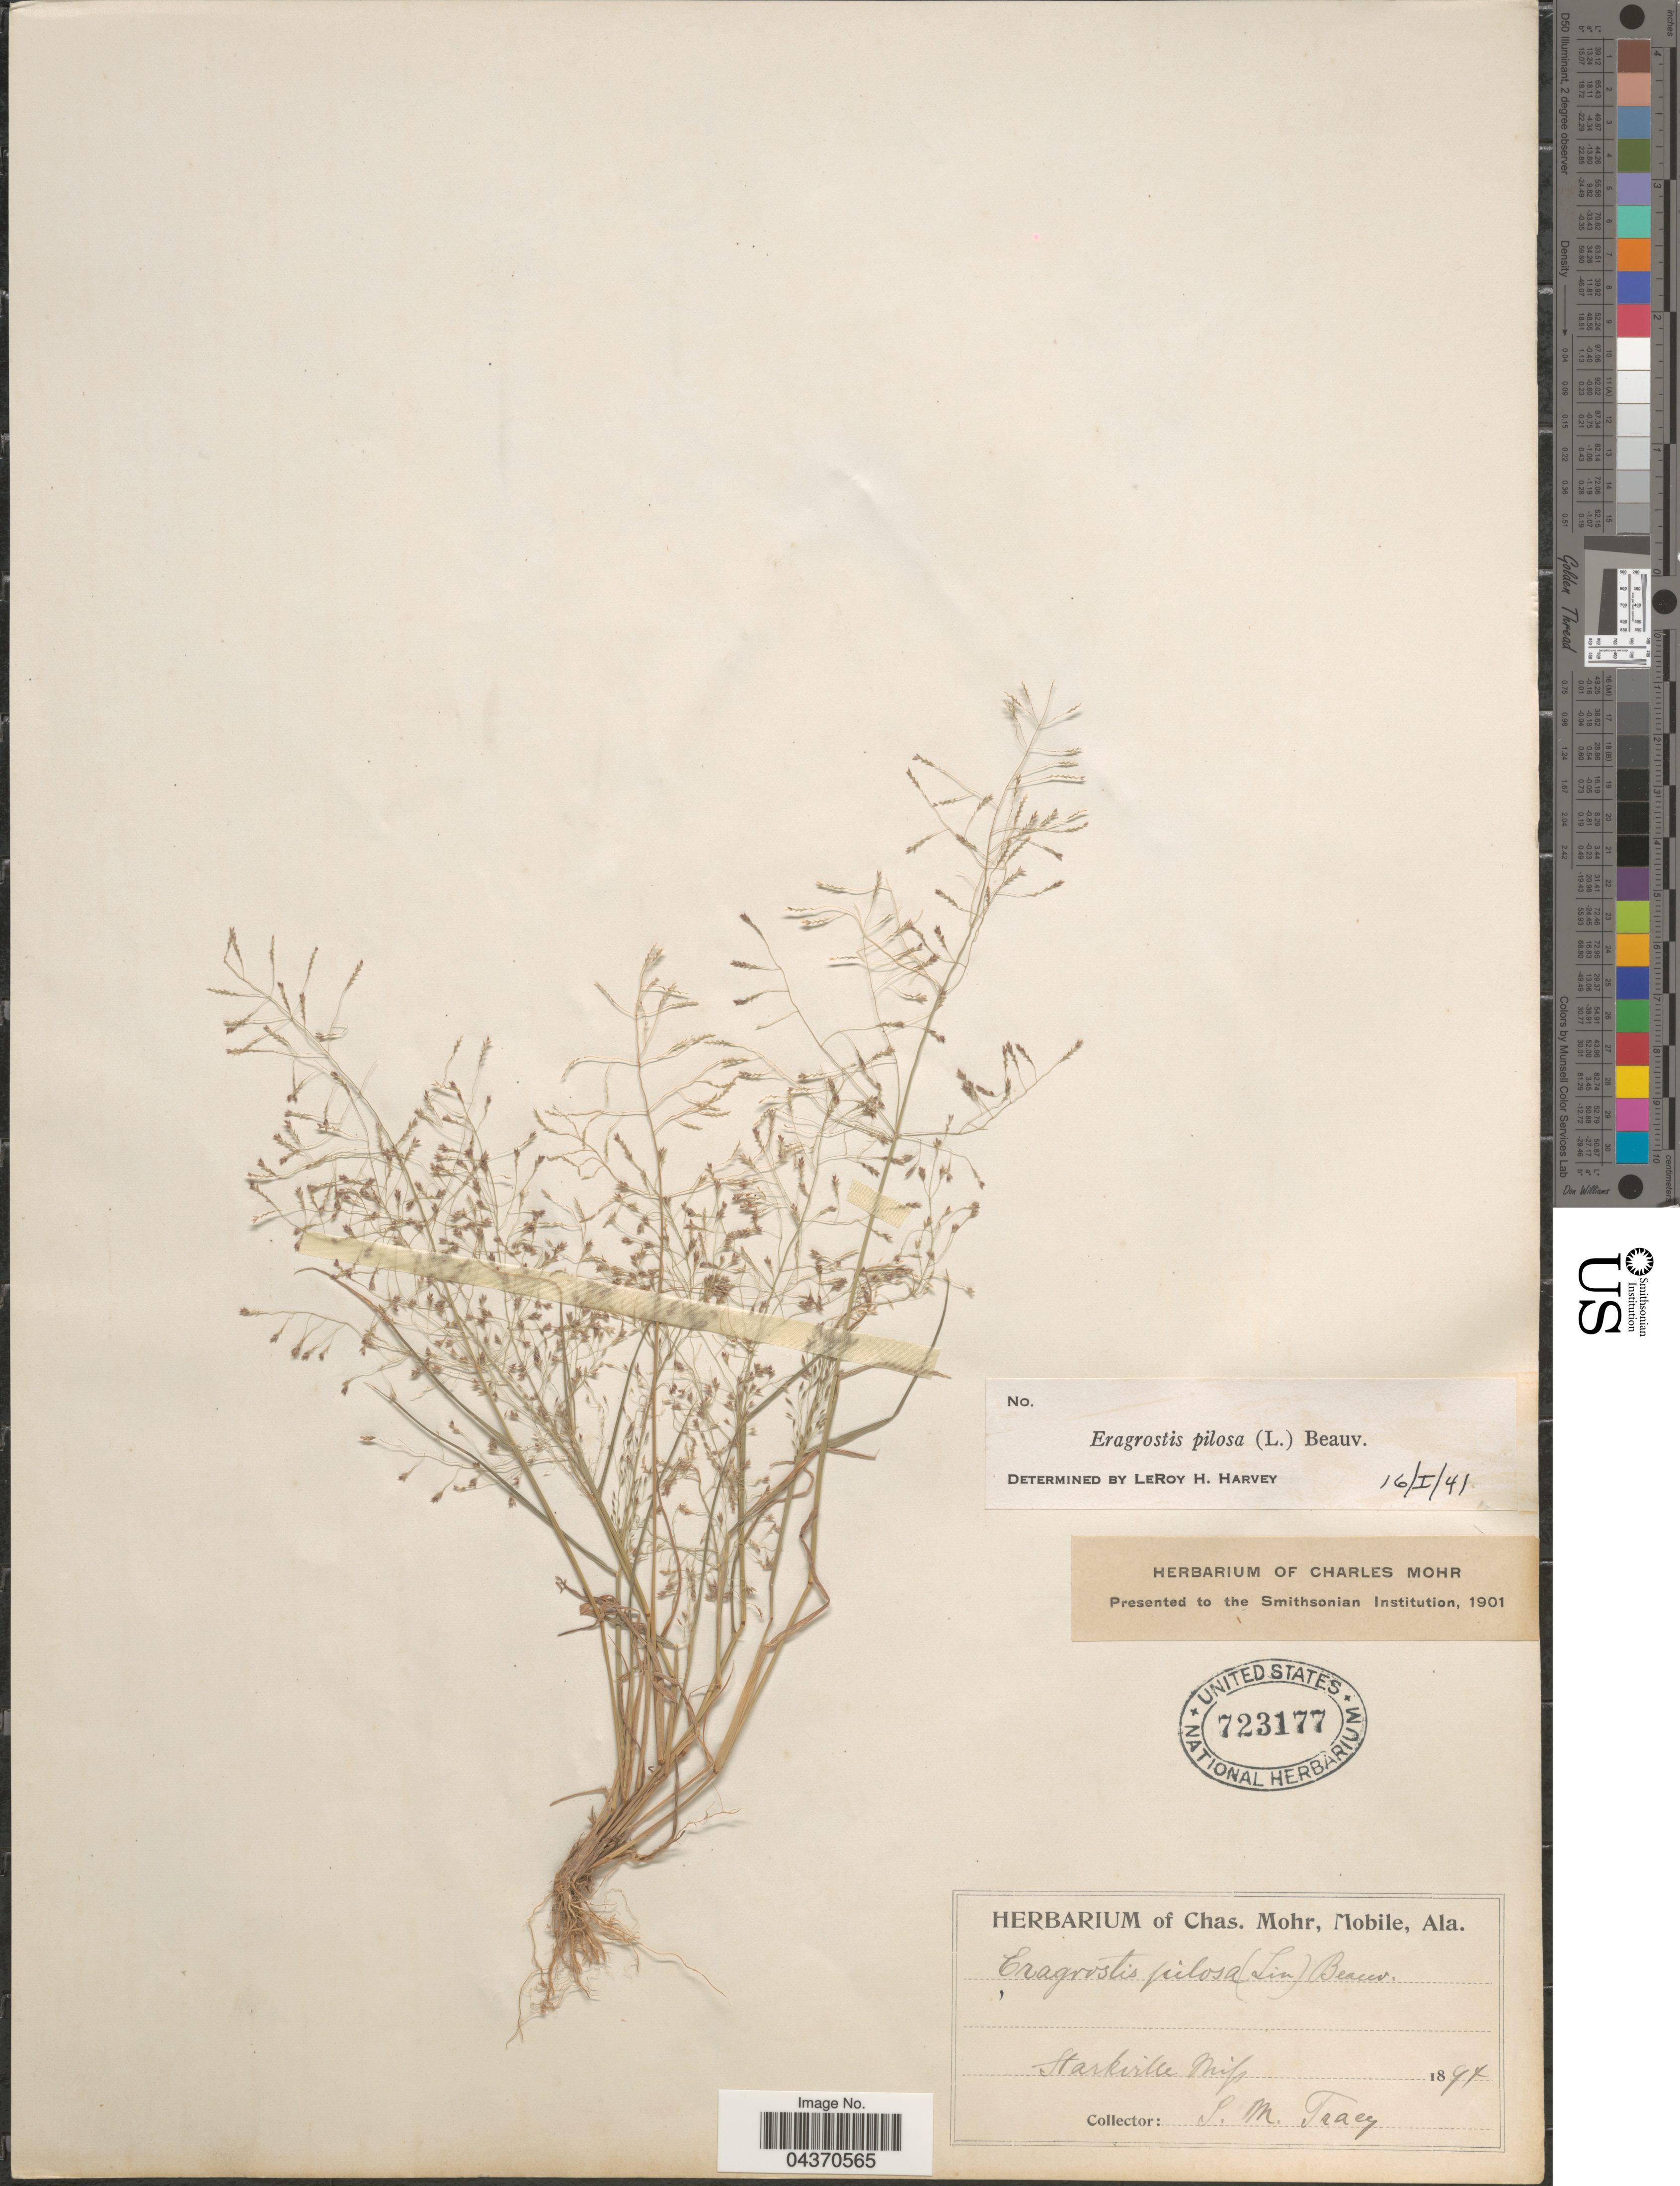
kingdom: Plantae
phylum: Tracheophyta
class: Liliopsida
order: Poales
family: Poaceae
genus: Eragrostis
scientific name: Eragrostis pilosa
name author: (L.) P. Beauv.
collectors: S. M. Tracy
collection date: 1894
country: United States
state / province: Mississippi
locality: Starkville.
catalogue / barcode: US 723177